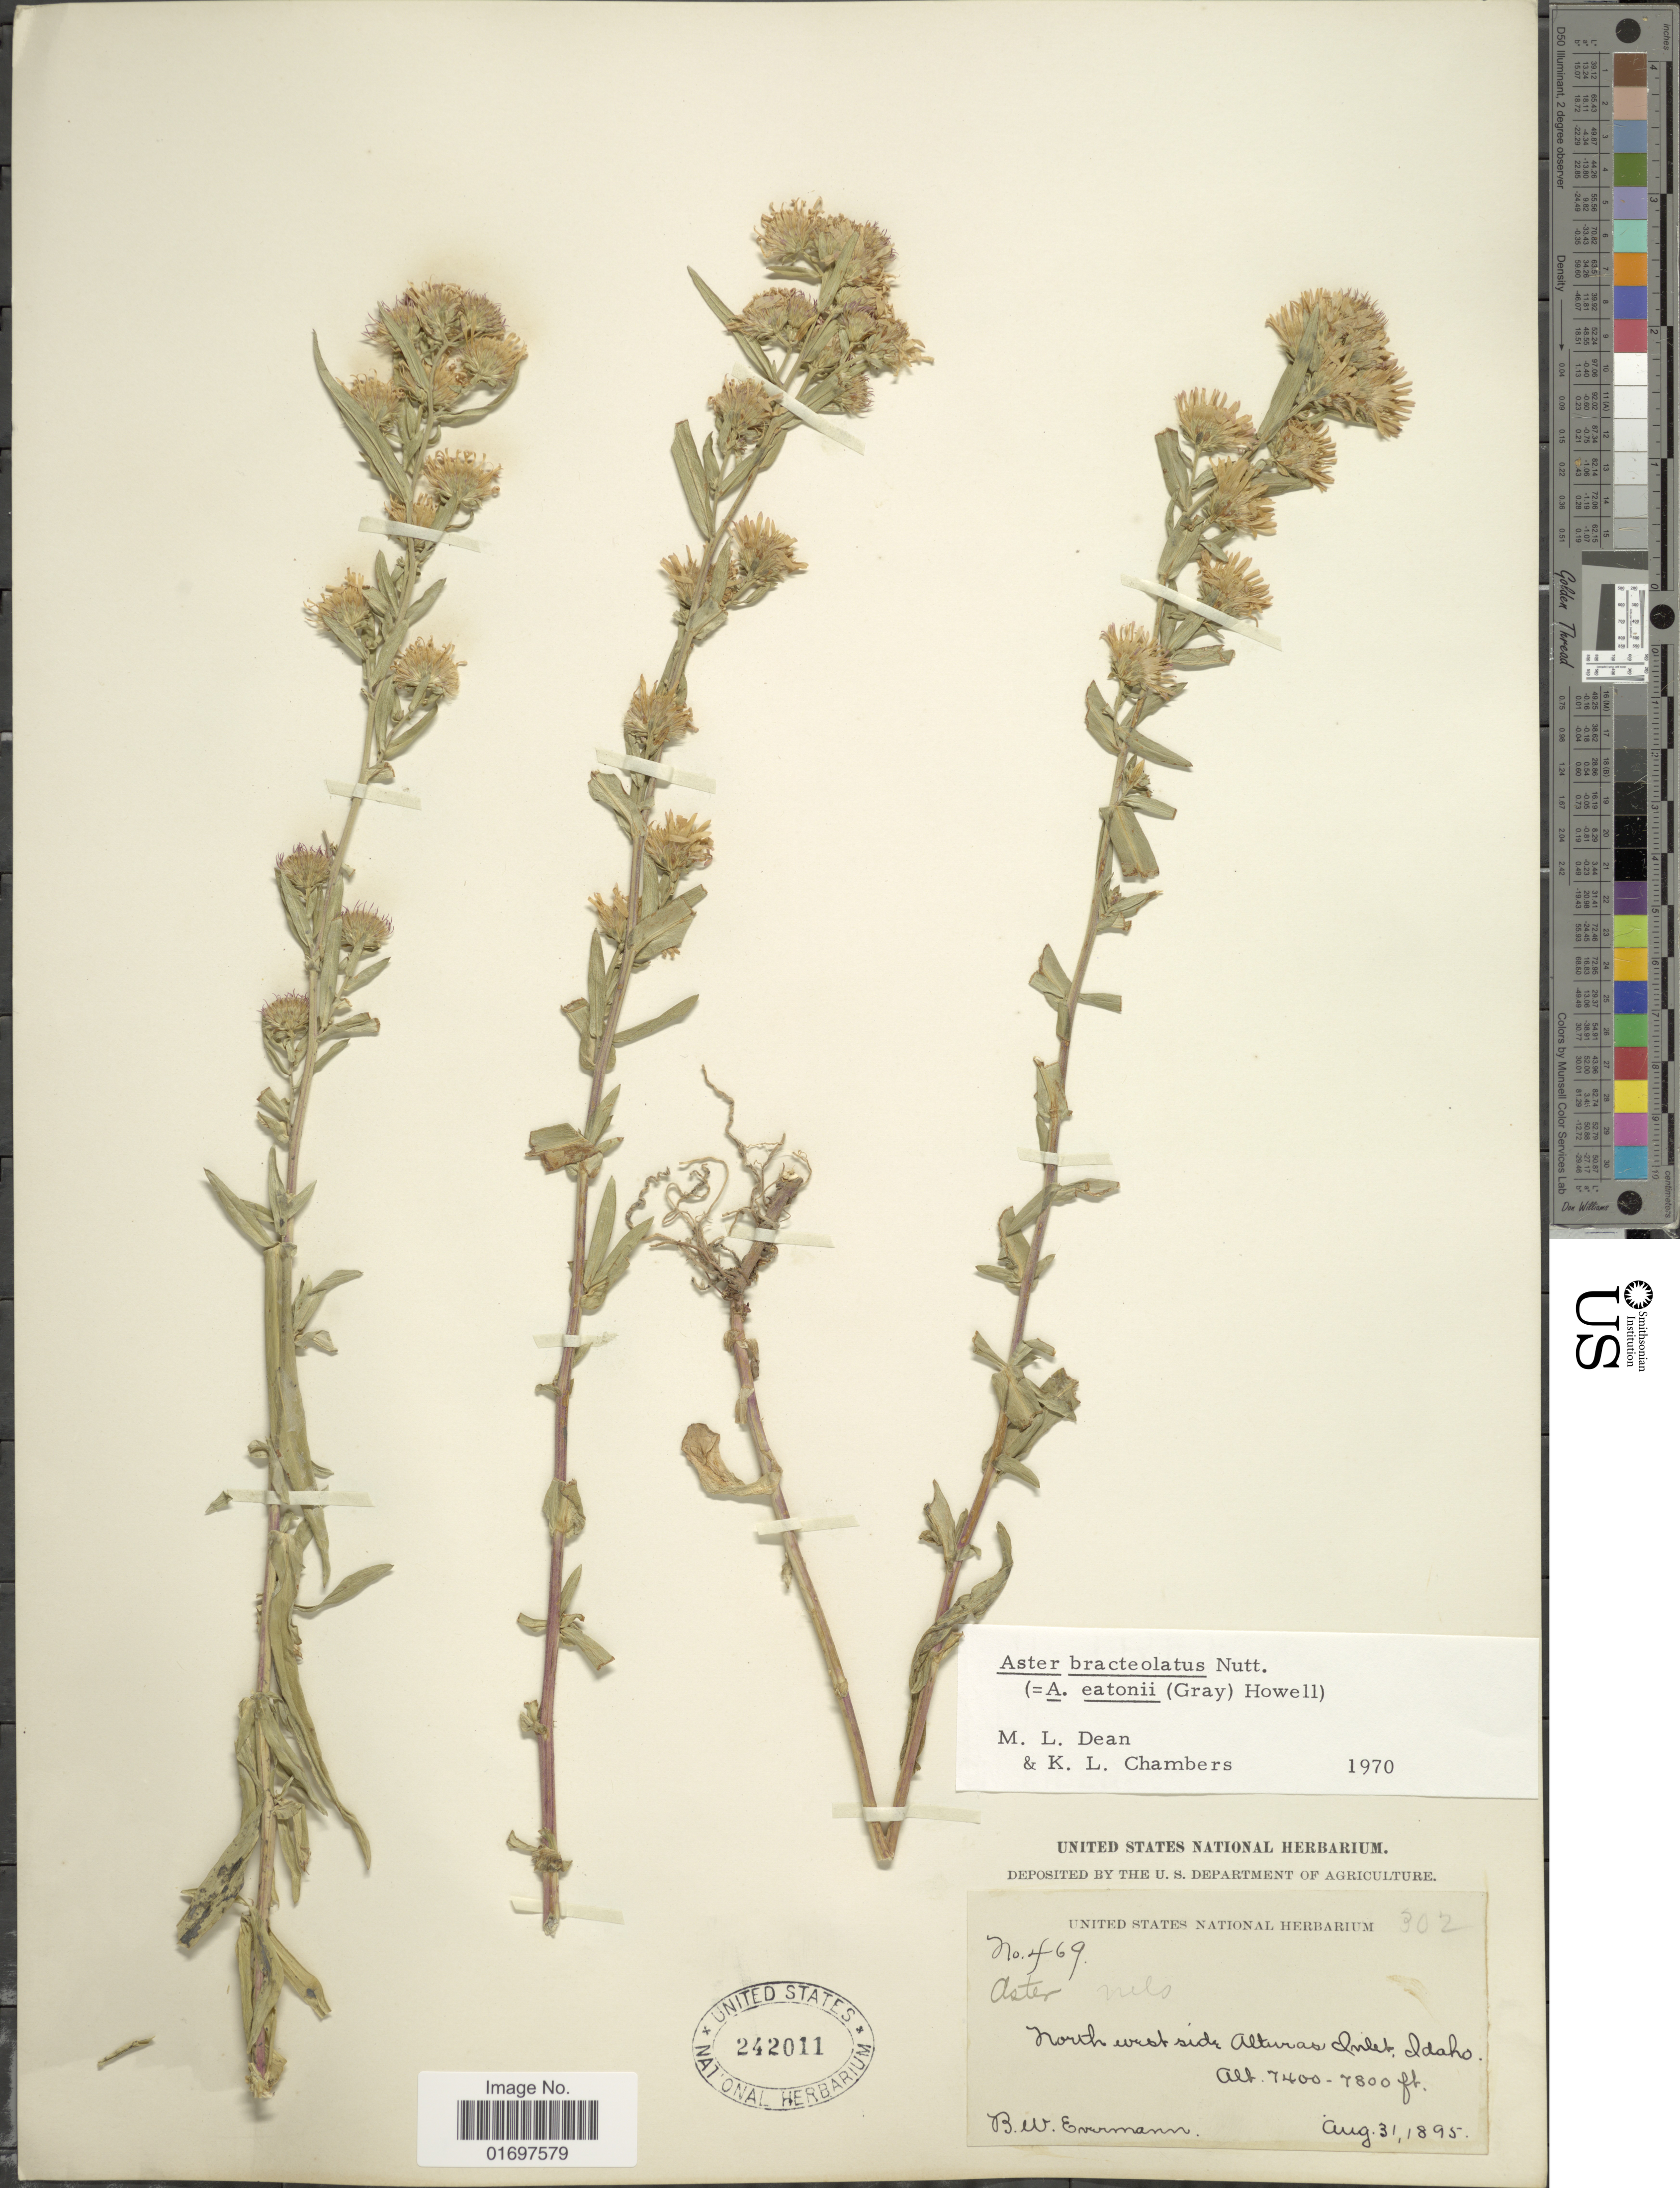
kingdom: Plantae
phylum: Tracheophyta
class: Magnoliopsida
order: Asterales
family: Asteraceae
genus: Symphyotrichum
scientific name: Symphyotrichum bracteolatum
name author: (Nutt.) G.L. Nesom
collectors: B. W. Evermann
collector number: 469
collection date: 1895-08-31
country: United States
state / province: Idaho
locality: North west side Alturas Inlet, Idaho.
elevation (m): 2256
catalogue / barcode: US 242011